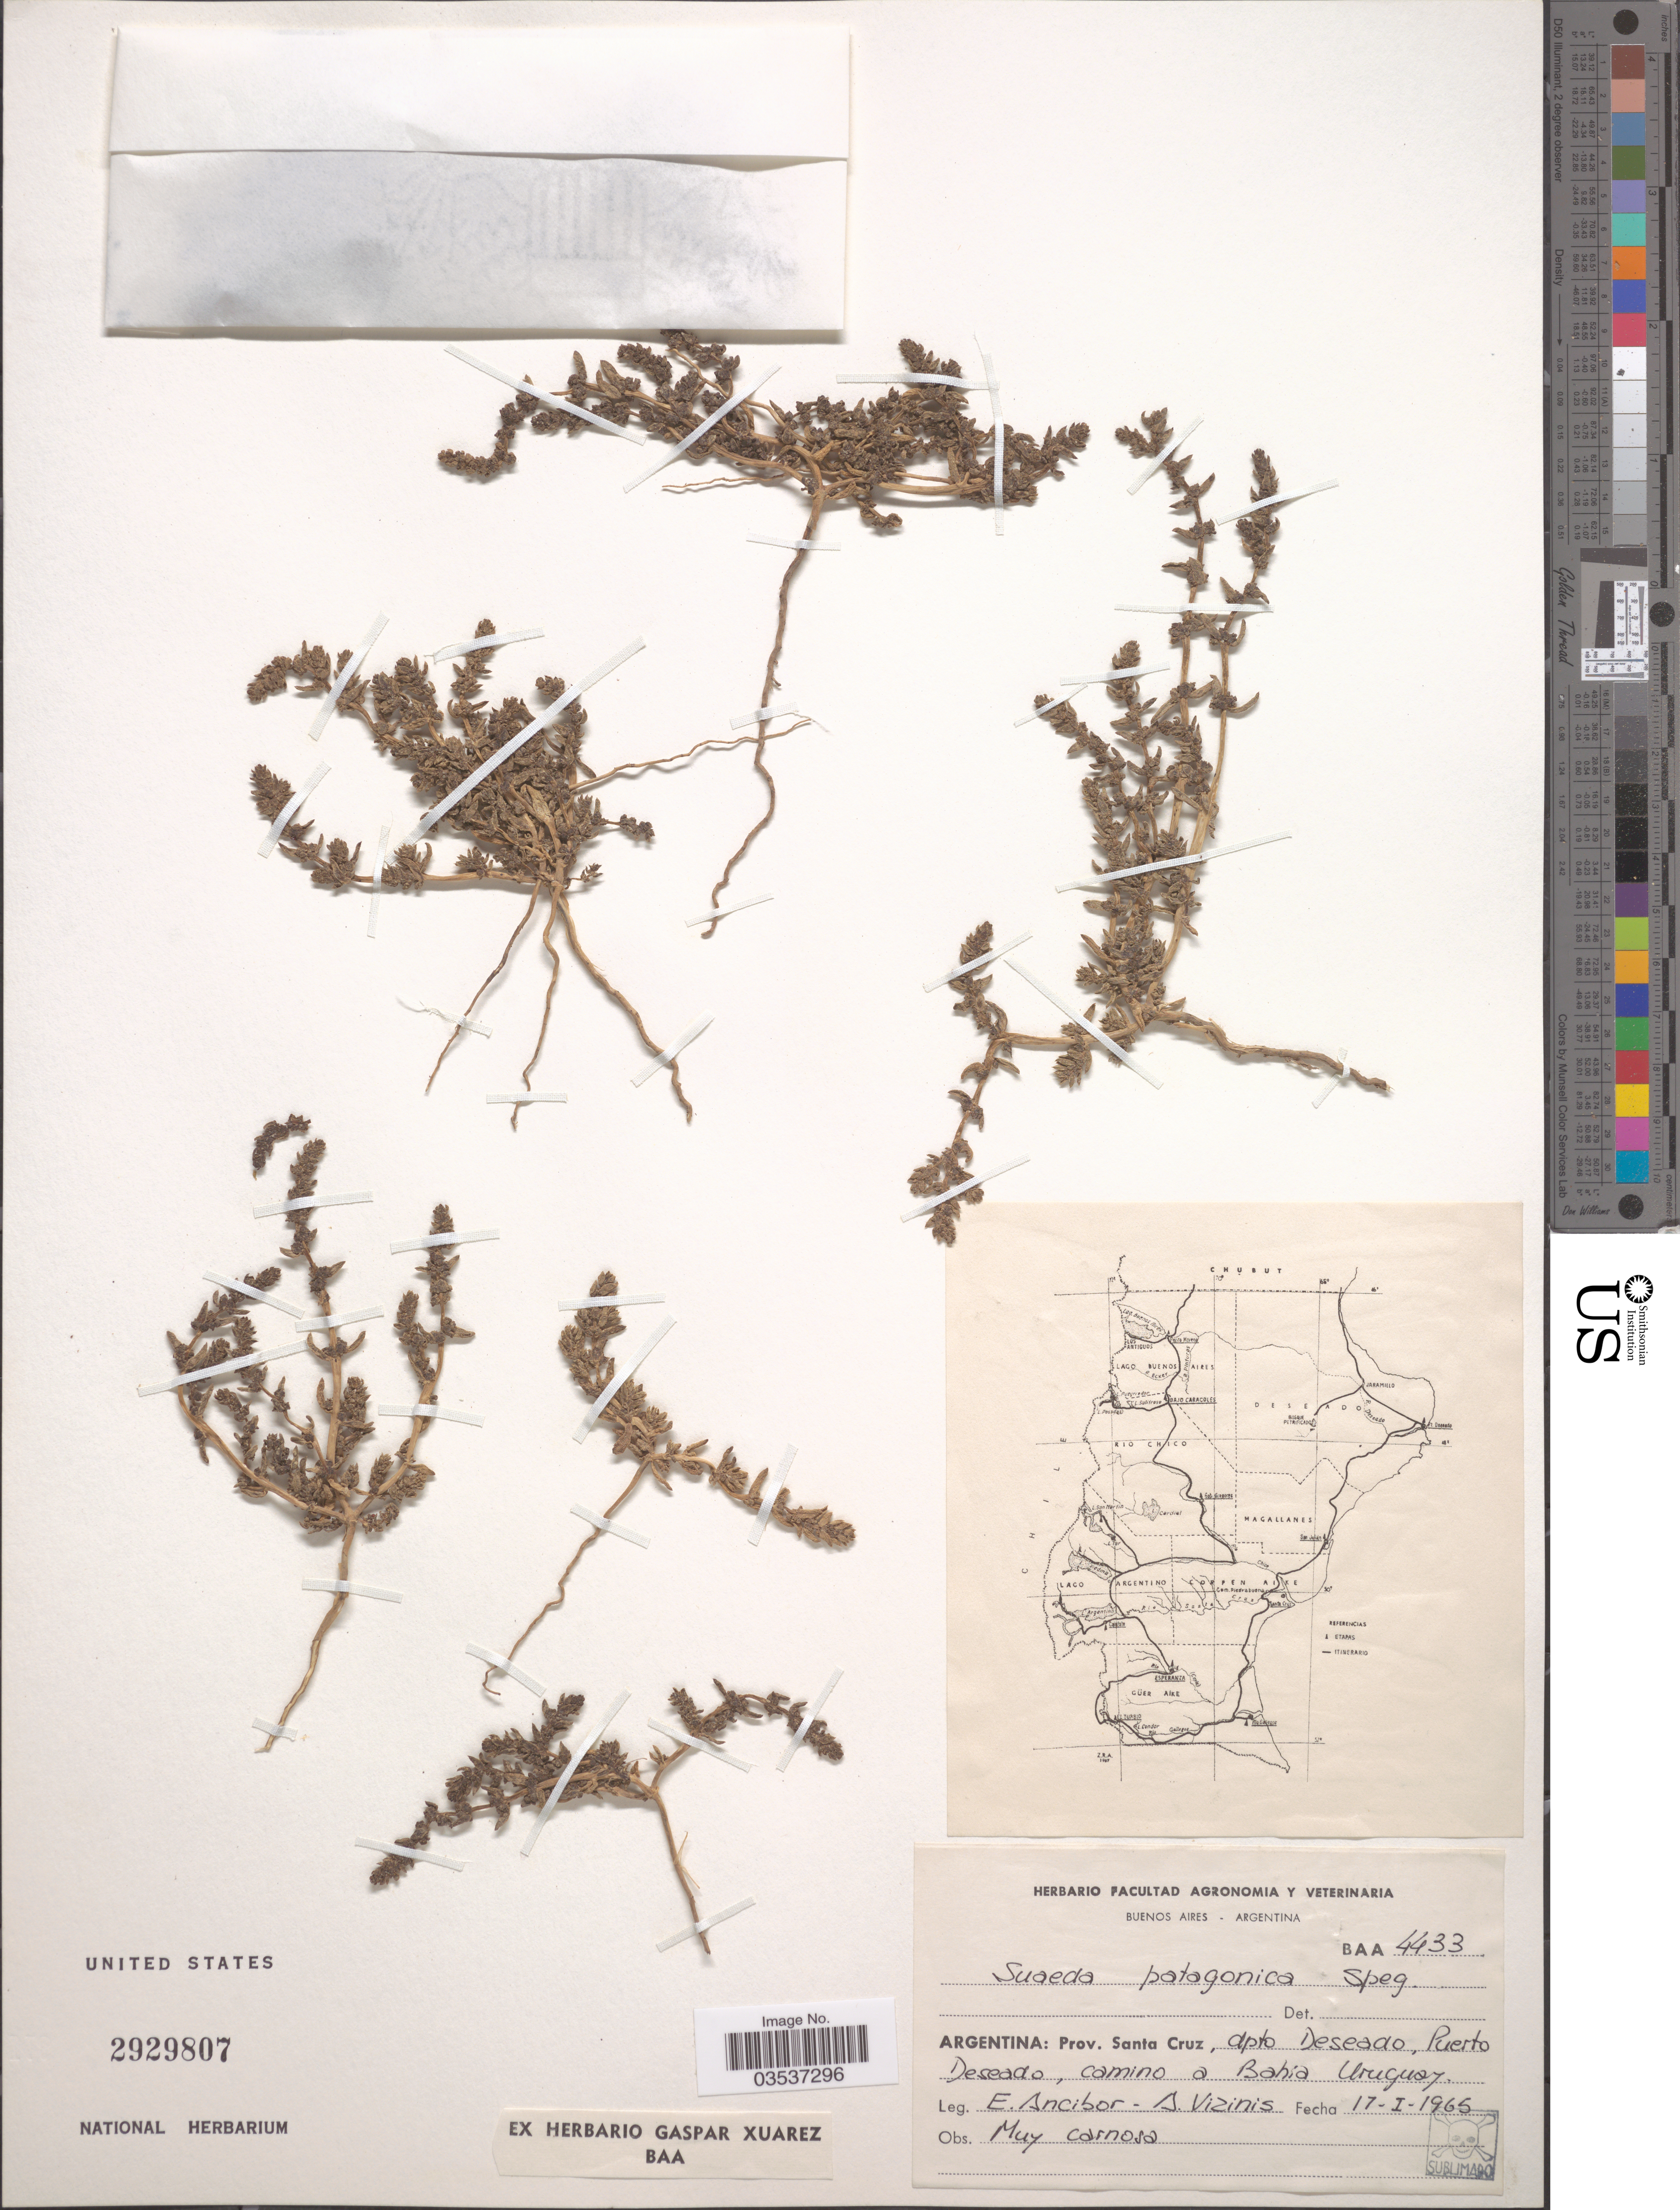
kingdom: Plantae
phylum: Tracheophyta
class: Magnoliopsida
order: Caryophyllales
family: Amaranthaceae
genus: Suaeda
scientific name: Suaeda patagonica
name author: Speg.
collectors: E. Ancibor & A. Vizinis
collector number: BAA4433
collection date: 1965-01-17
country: Argentina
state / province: Santa Cruz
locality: Dpto Deseado, Puerto Deseado, camino a Bahia Uruguay.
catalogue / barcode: US 2929807